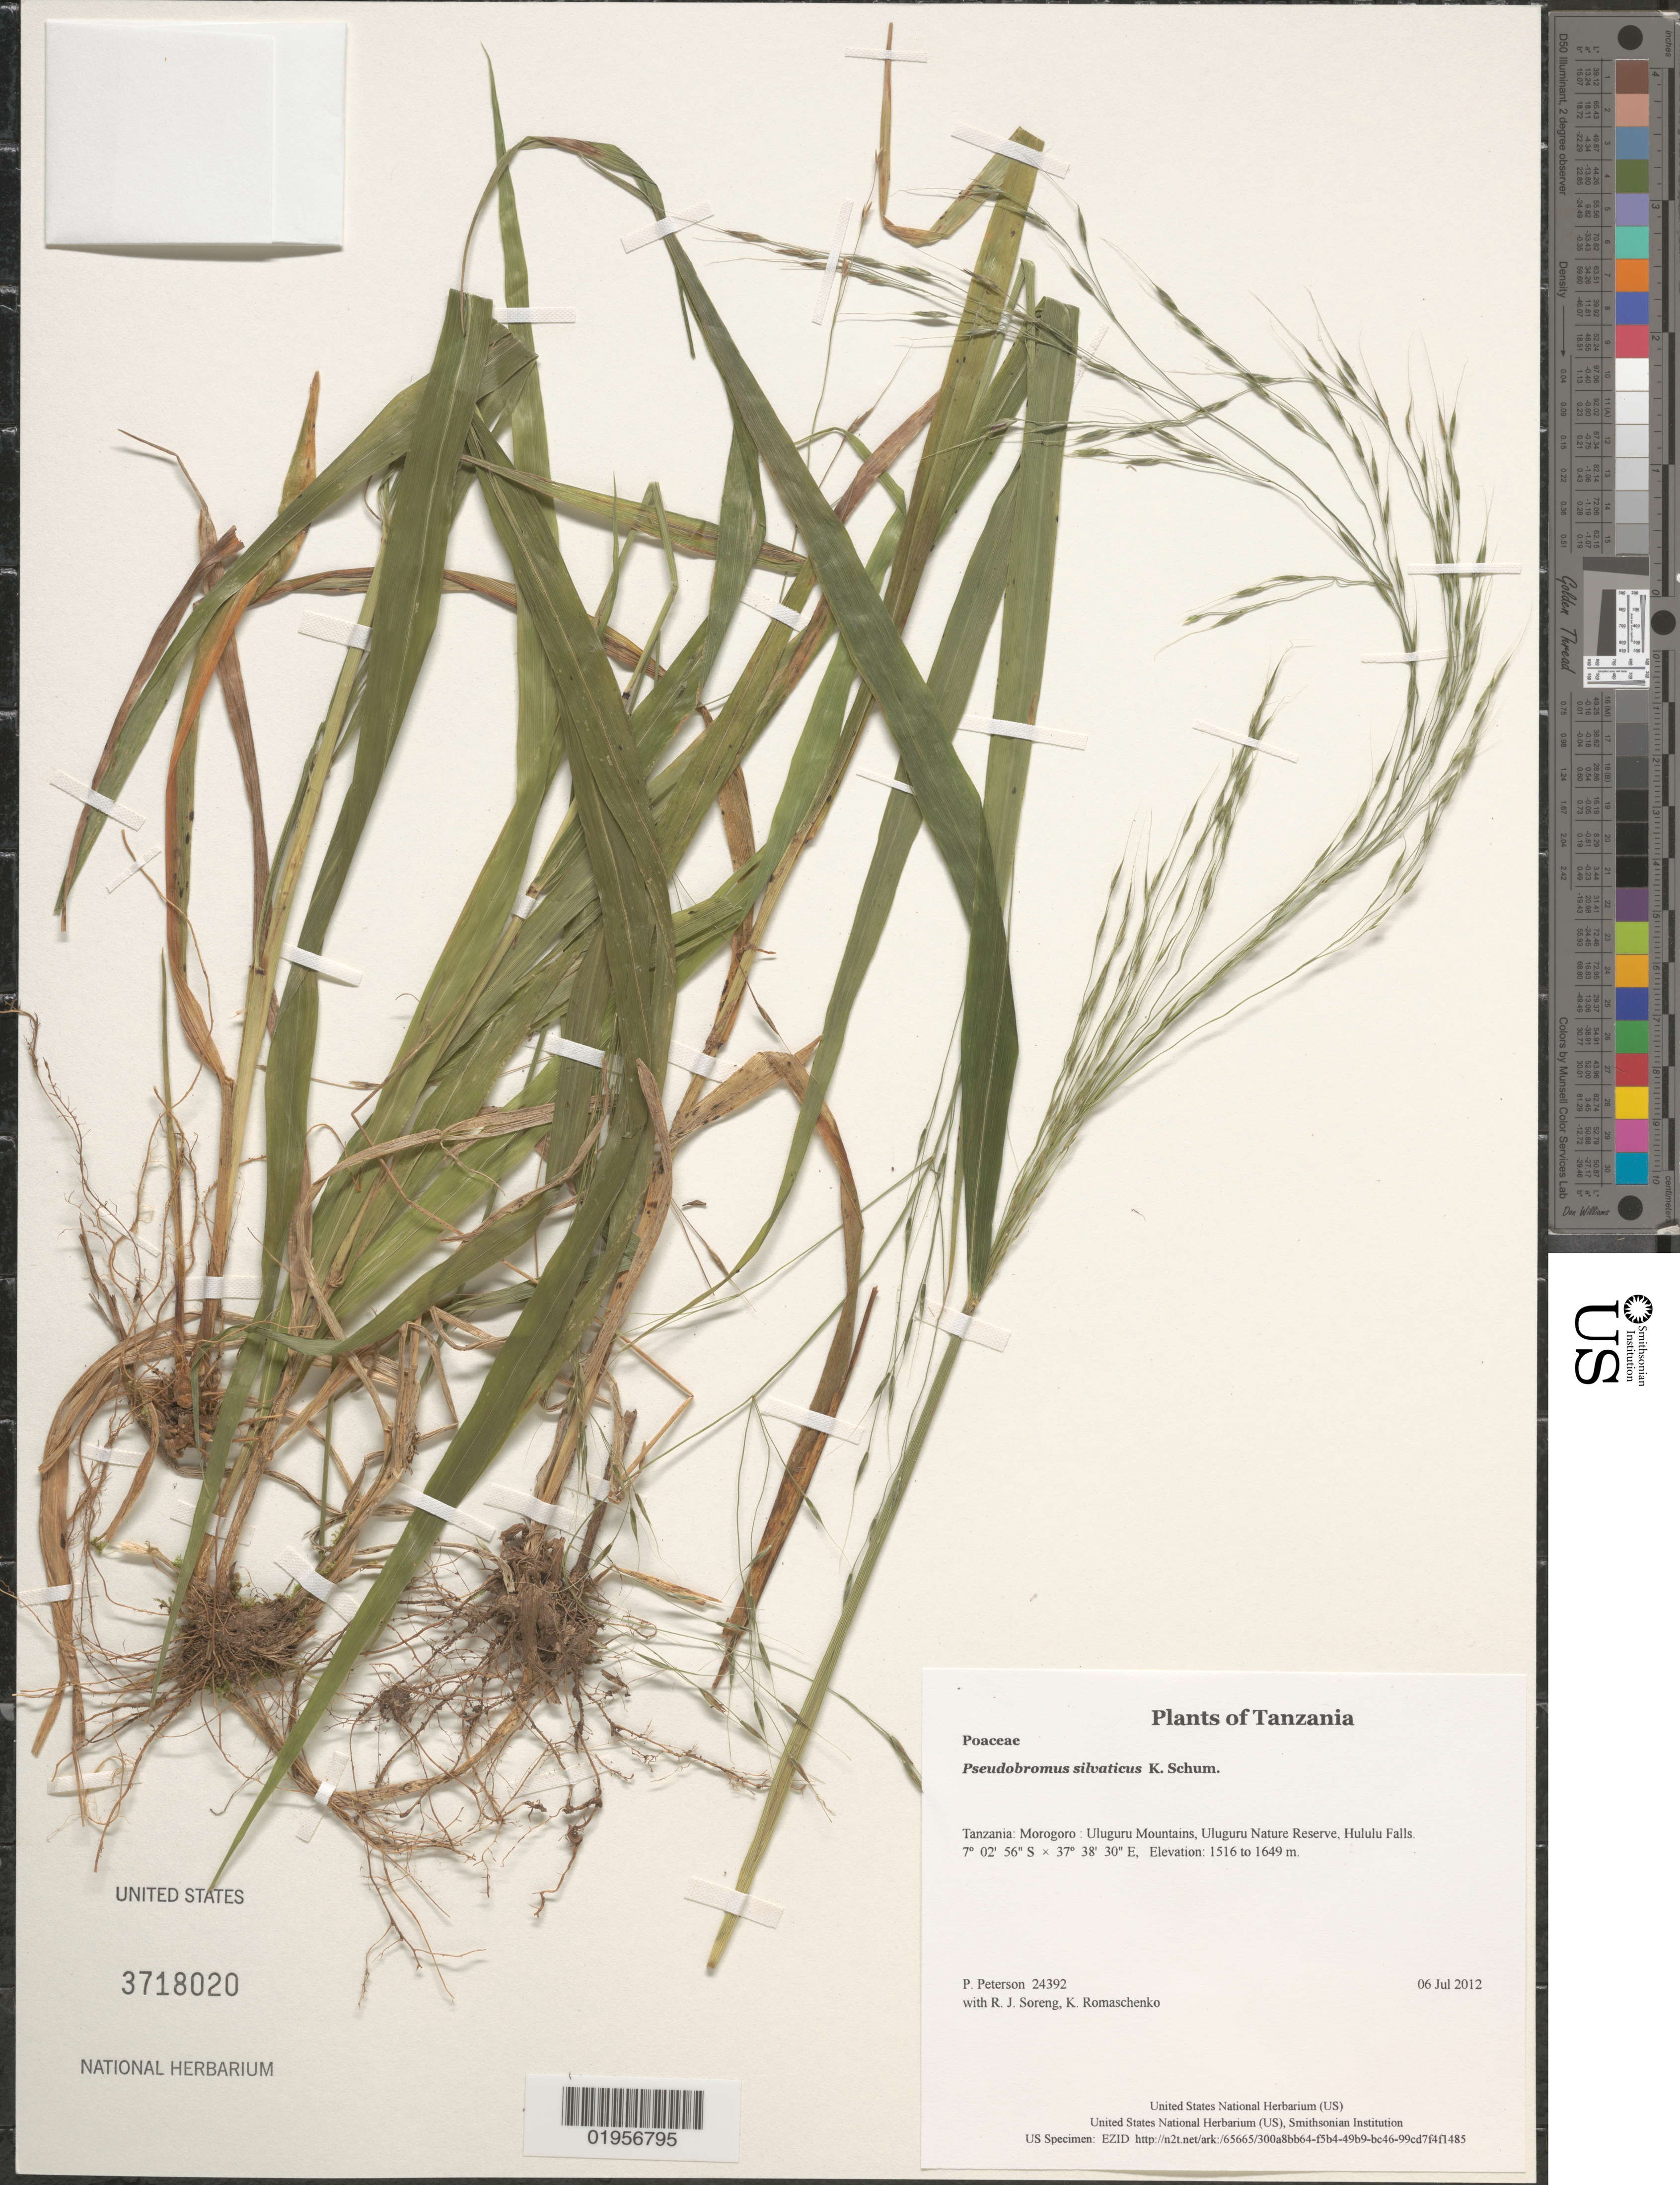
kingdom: Plantae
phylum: Tracheophyta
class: Liliopsida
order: Poales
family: Poaceae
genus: Pseudobromus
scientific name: Pseudobromus silvaticus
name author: K. Schum.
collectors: P. M. Peterson, R. J. Soreng & K. Romaschenko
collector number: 24392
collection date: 2012-07-06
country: Tanzania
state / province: Morogoro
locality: Uluguru Mountains, Uluguru Nature Reserve, Hululu Falls.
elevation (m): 1516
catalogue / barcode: US 3718020